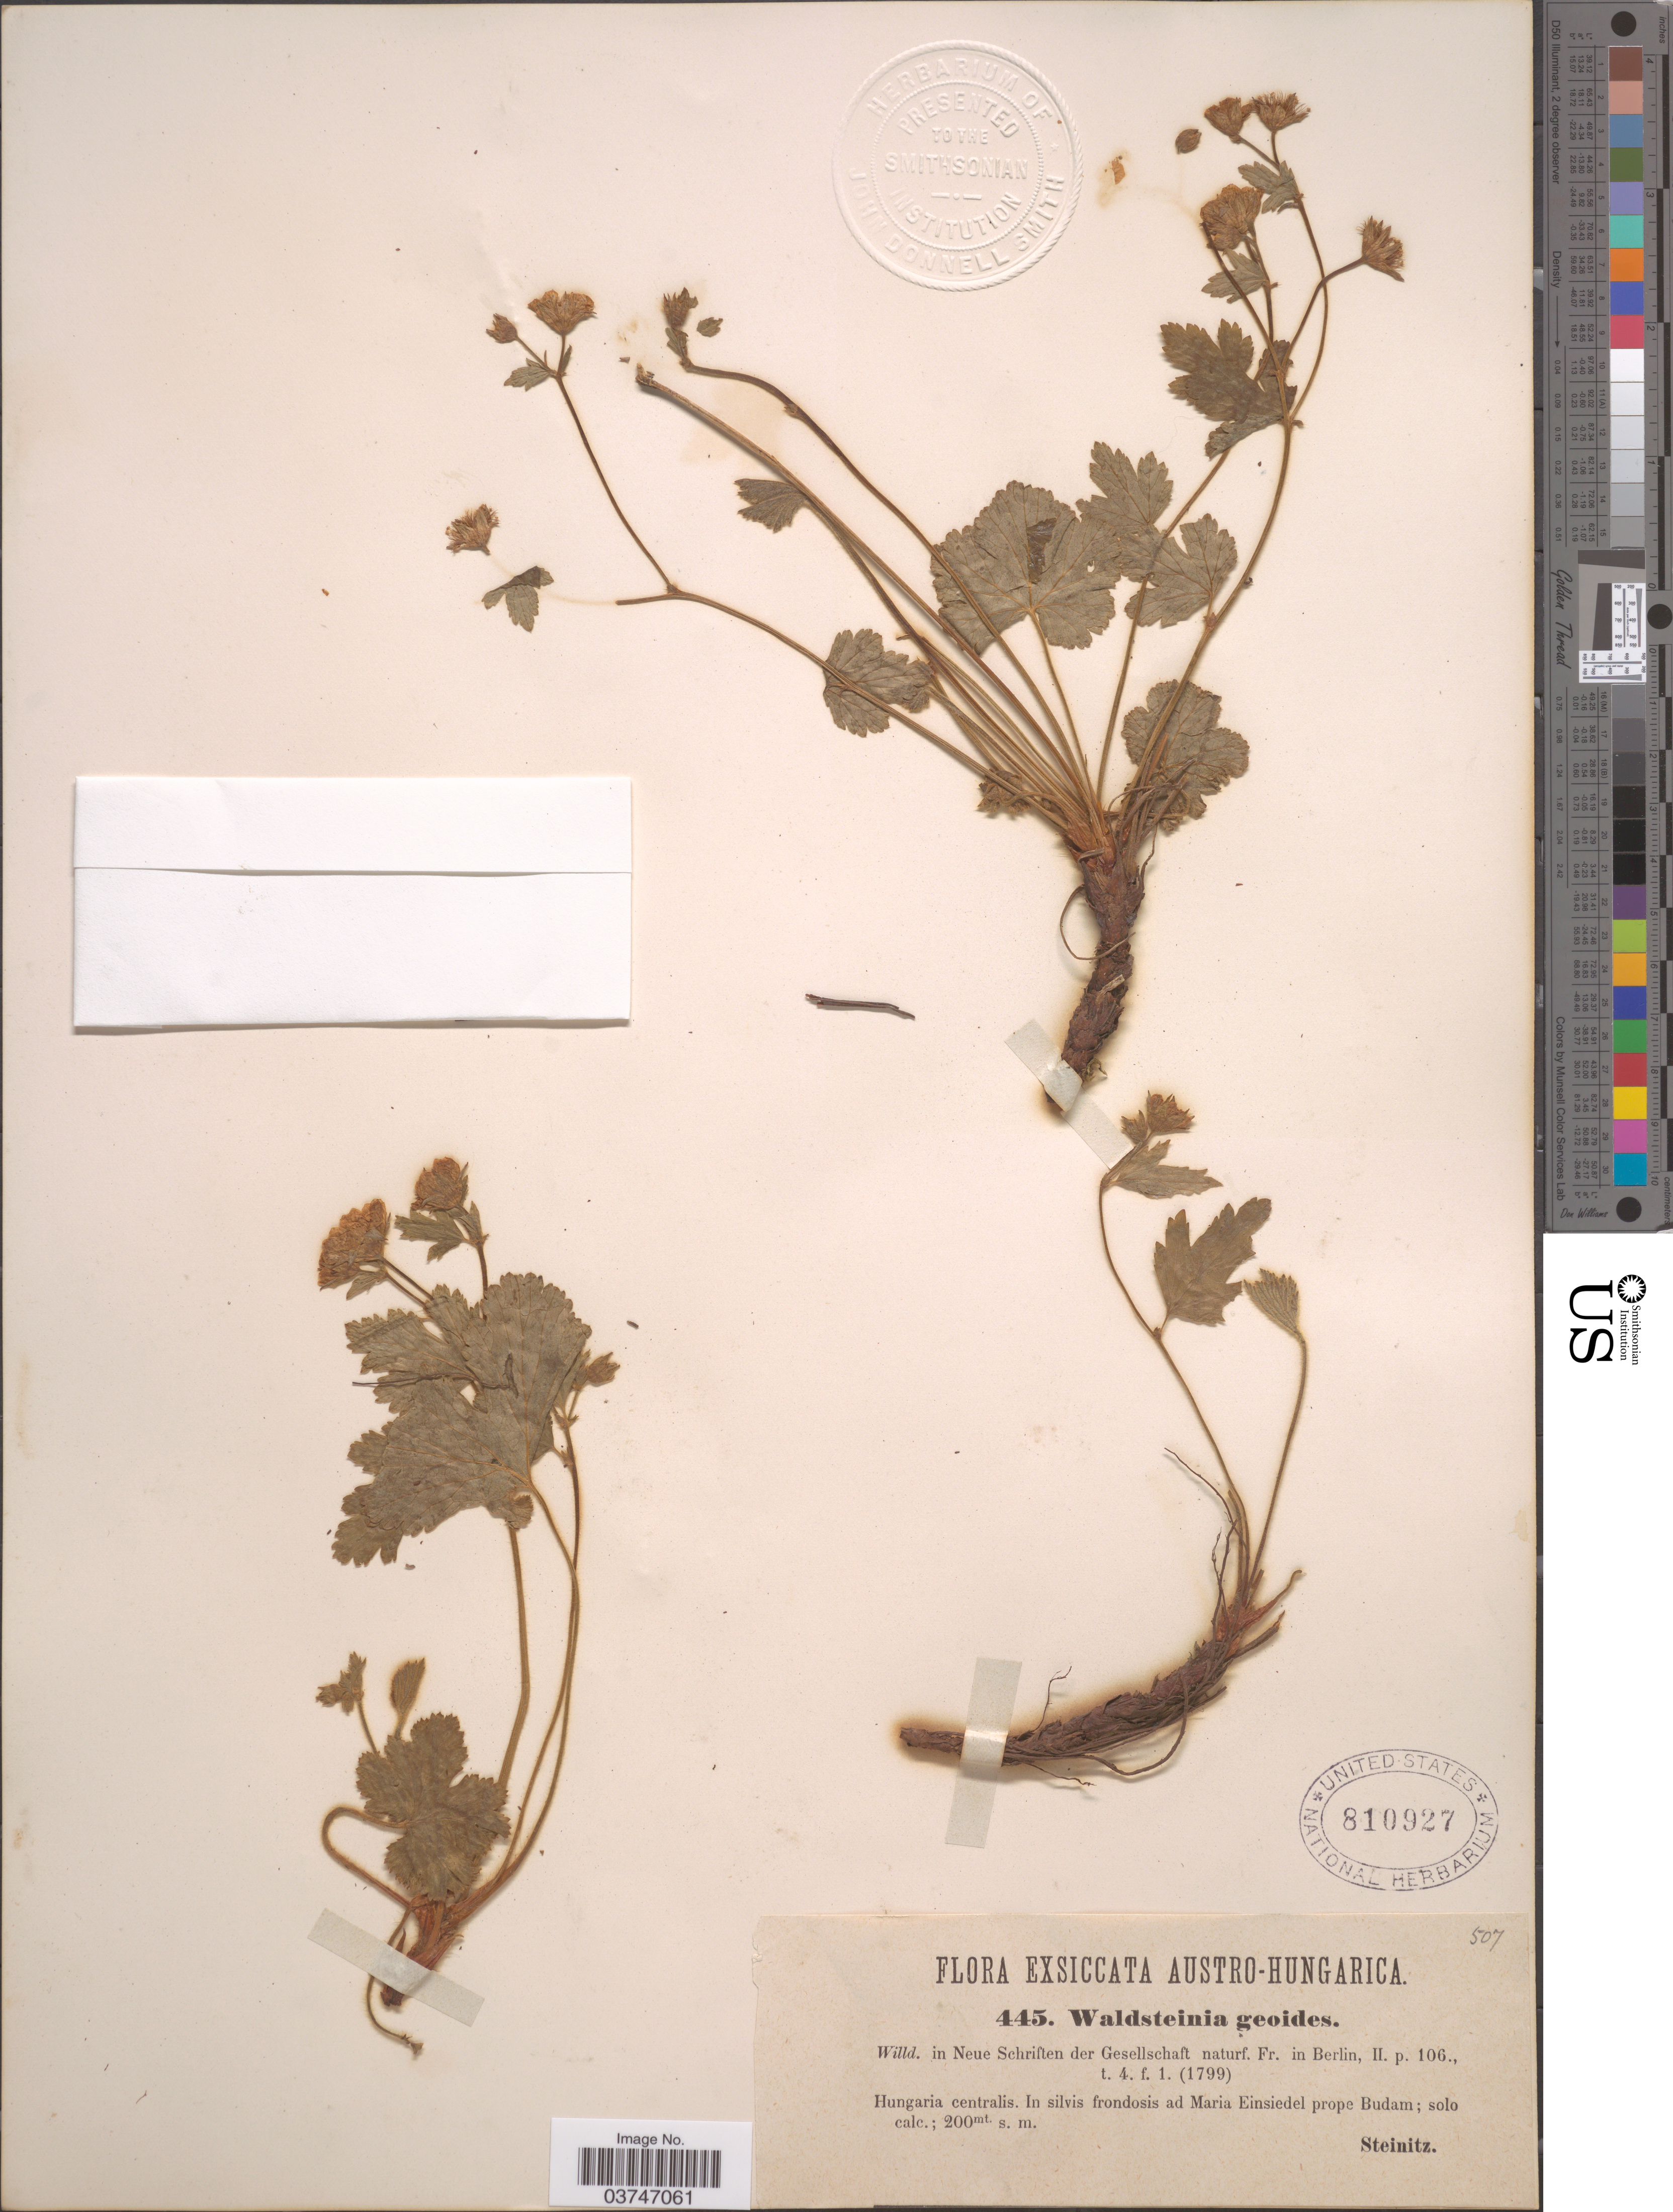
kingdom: Plantae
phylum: Tracheophyta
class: Magnoliopsida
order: Rosales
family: Rosaceae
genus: Waldsteinia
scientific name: Waldsteinia geoides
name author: Willd.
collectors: -. Steinitz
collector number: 445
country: Hungary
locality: Austro-Hungarica. Hungaria centralis. In silvis frondosis ad Maria Einsiedel prope Budam.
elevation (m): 200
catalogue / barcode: US 810927